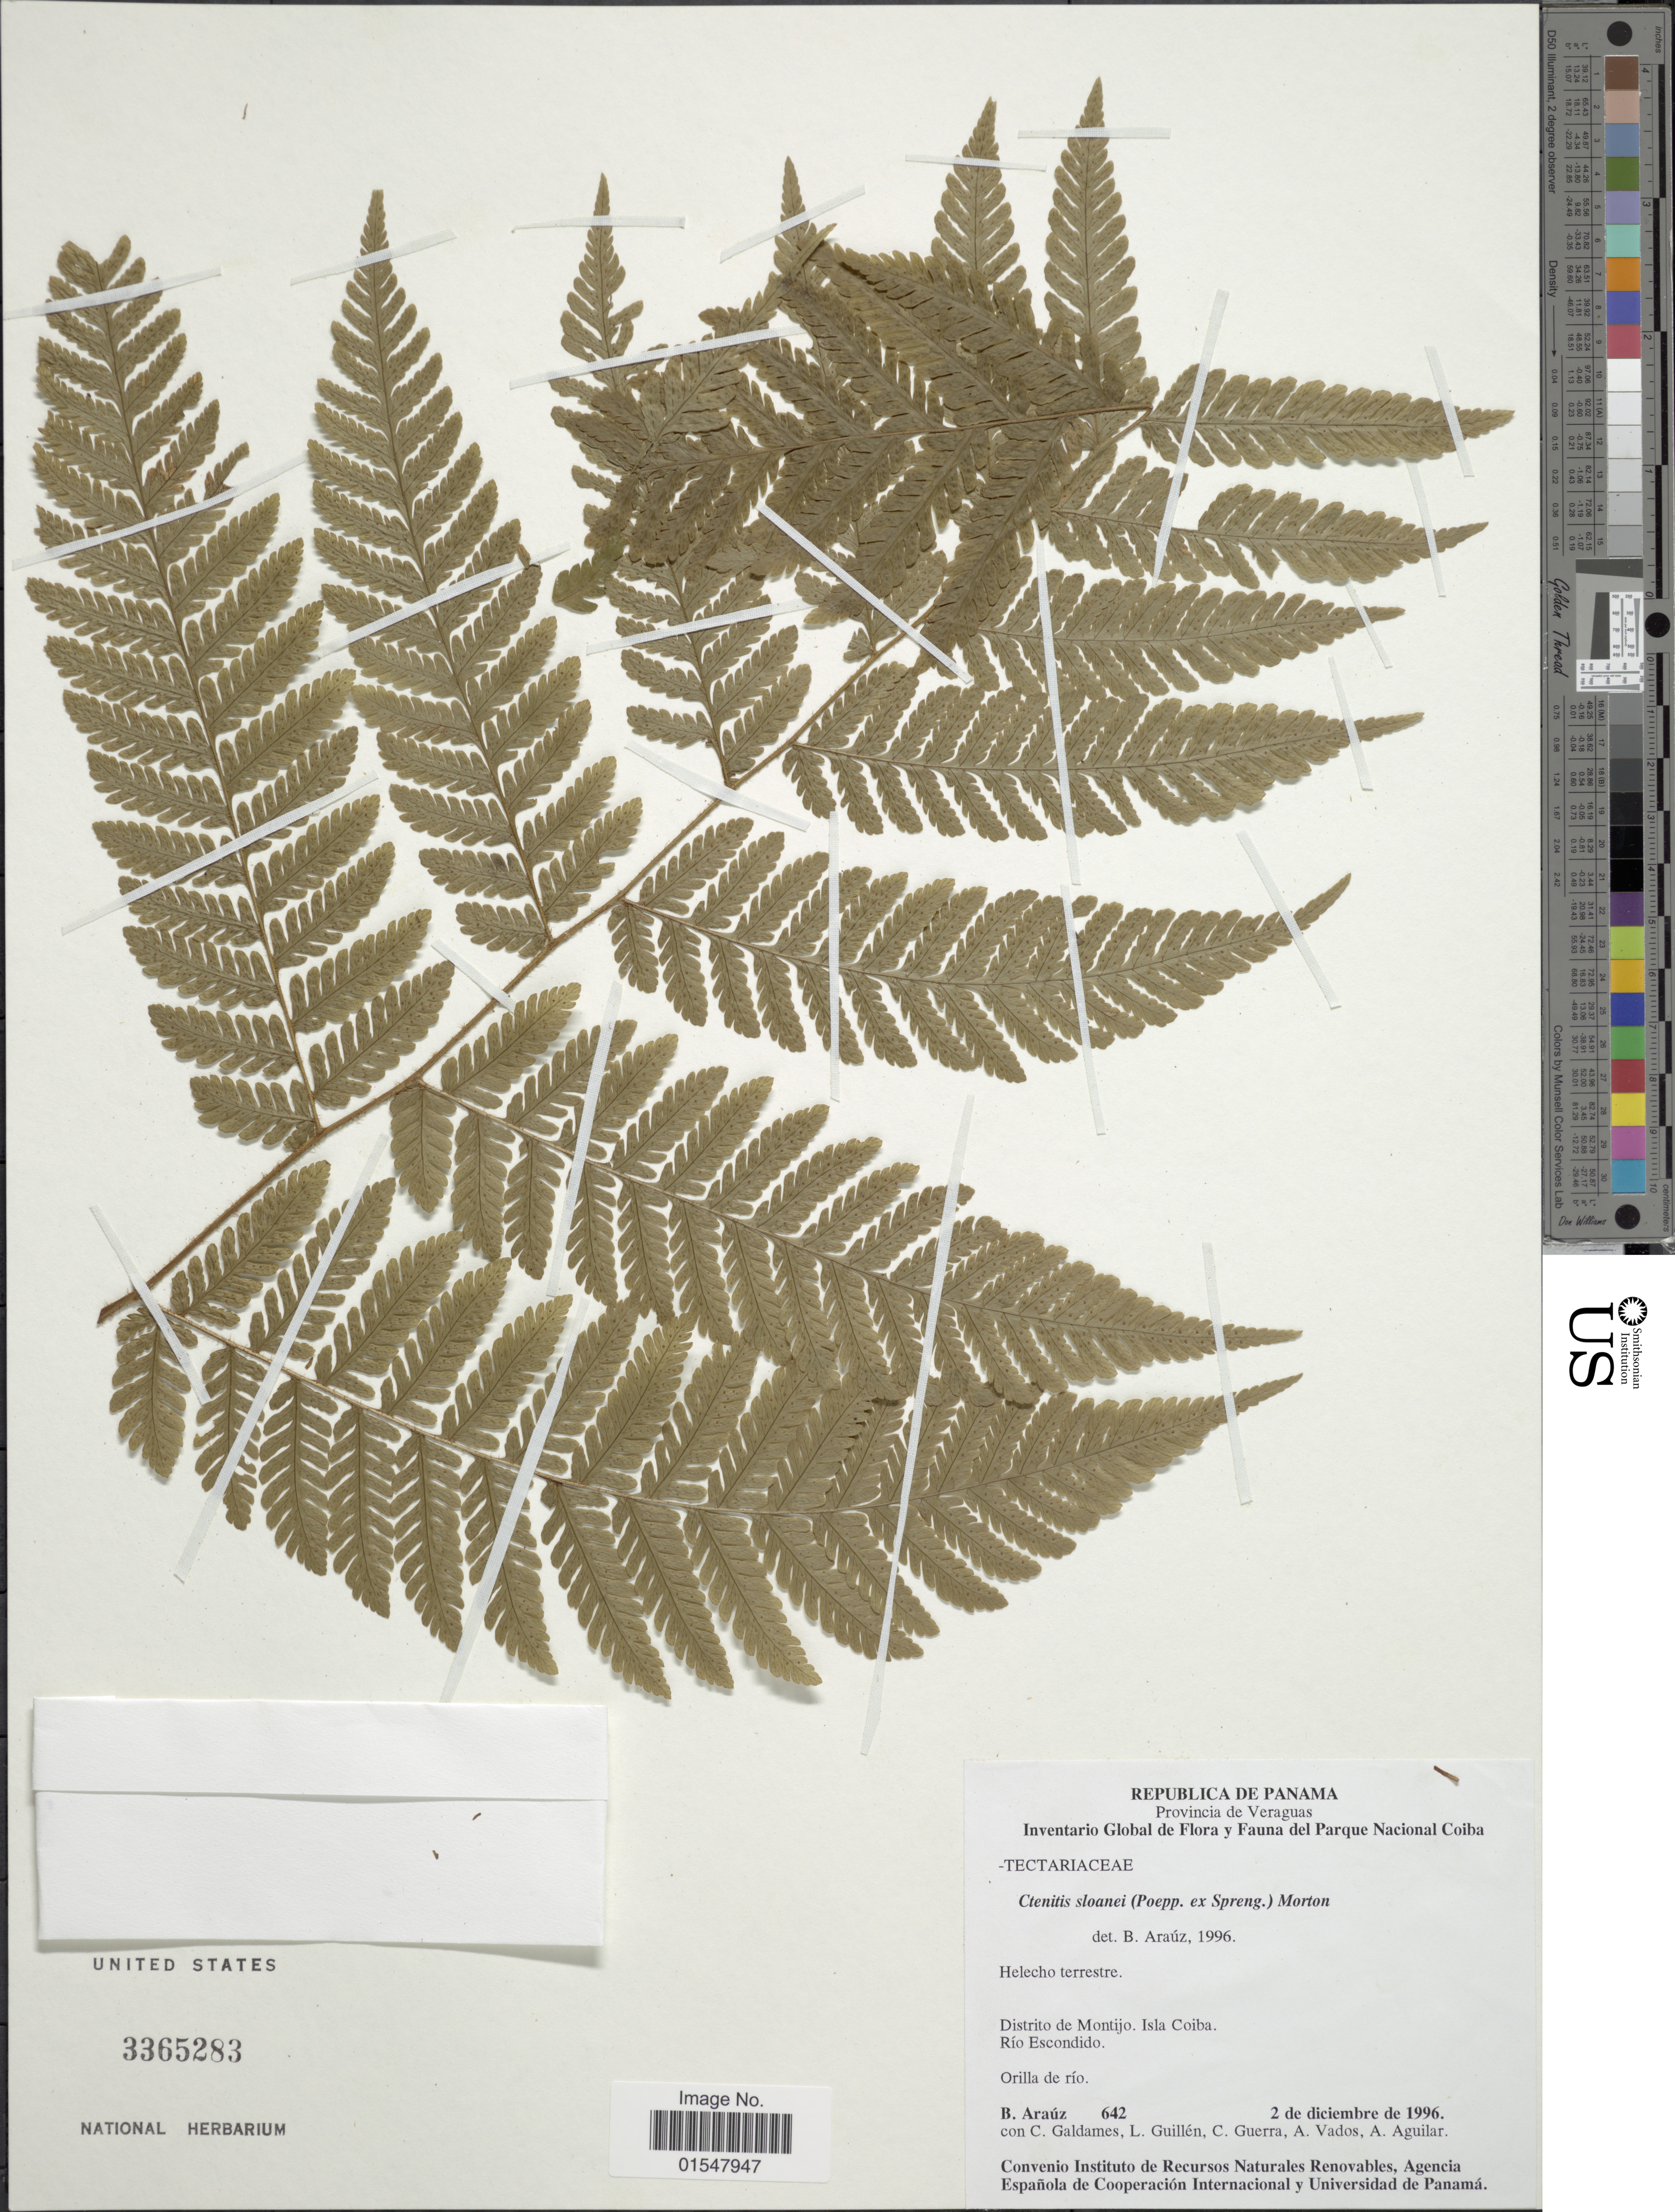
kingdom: Plantae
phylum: Tracheophyta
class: Polypodiopsida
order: Polypodiales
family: Dryopteridaceae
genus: Ctenitis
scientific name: Ctenitis sloanei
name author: (Poepp. ex Spreng.) C.V. Morton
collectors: B. Araúz, C. Galdames, L. Guillén, C. Guerra & et al.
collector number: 642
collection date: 1996-12-02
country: Panama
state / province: Veraguas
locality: Panama, Provincia de Veraguas, Distrito de Montijo. Isla Coiba. Río Escondido. Orilla de río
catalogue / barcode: US 3365283